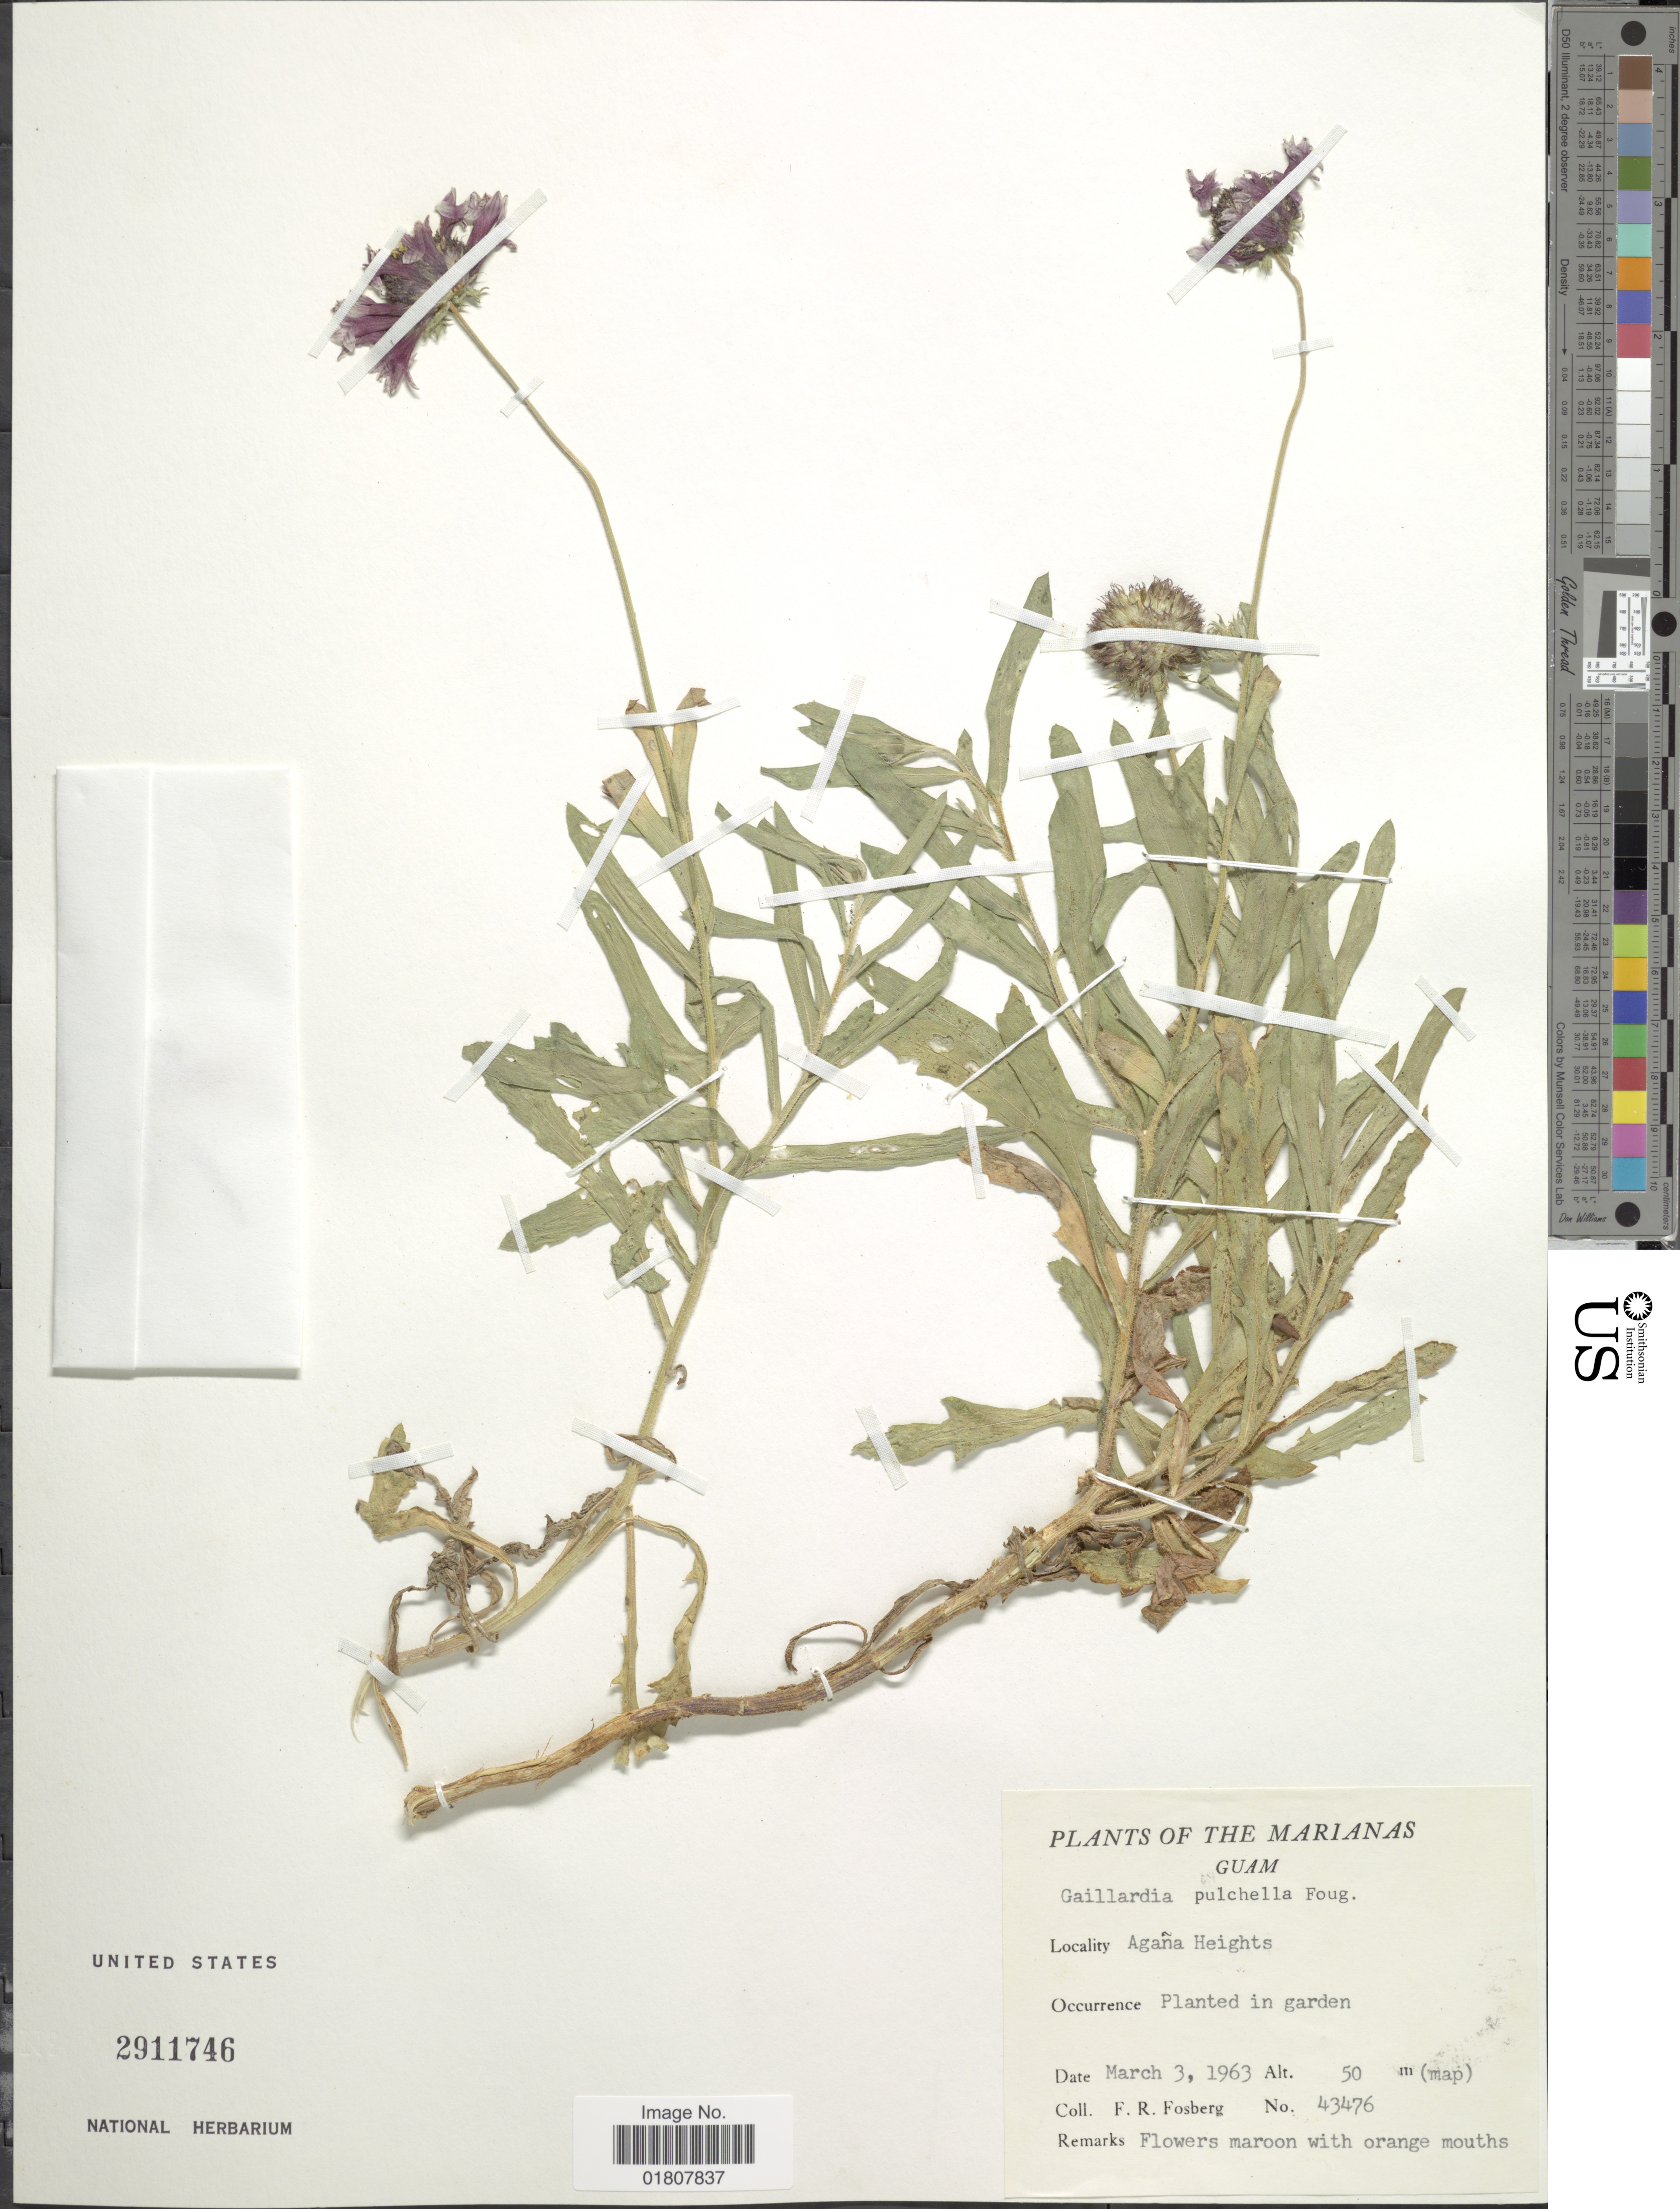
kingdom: Plantae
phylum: Tracheophyta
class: Magnoliopsida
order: Asterales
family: Asteraceae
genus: Gaillardia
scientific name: Gaillardia pulchella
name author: Foug.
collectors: F. R. Fosberg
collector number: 43476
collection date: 1963-03-03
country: Guam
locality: Marianas, Agana Heights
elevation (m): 50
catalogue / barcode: US 2911746